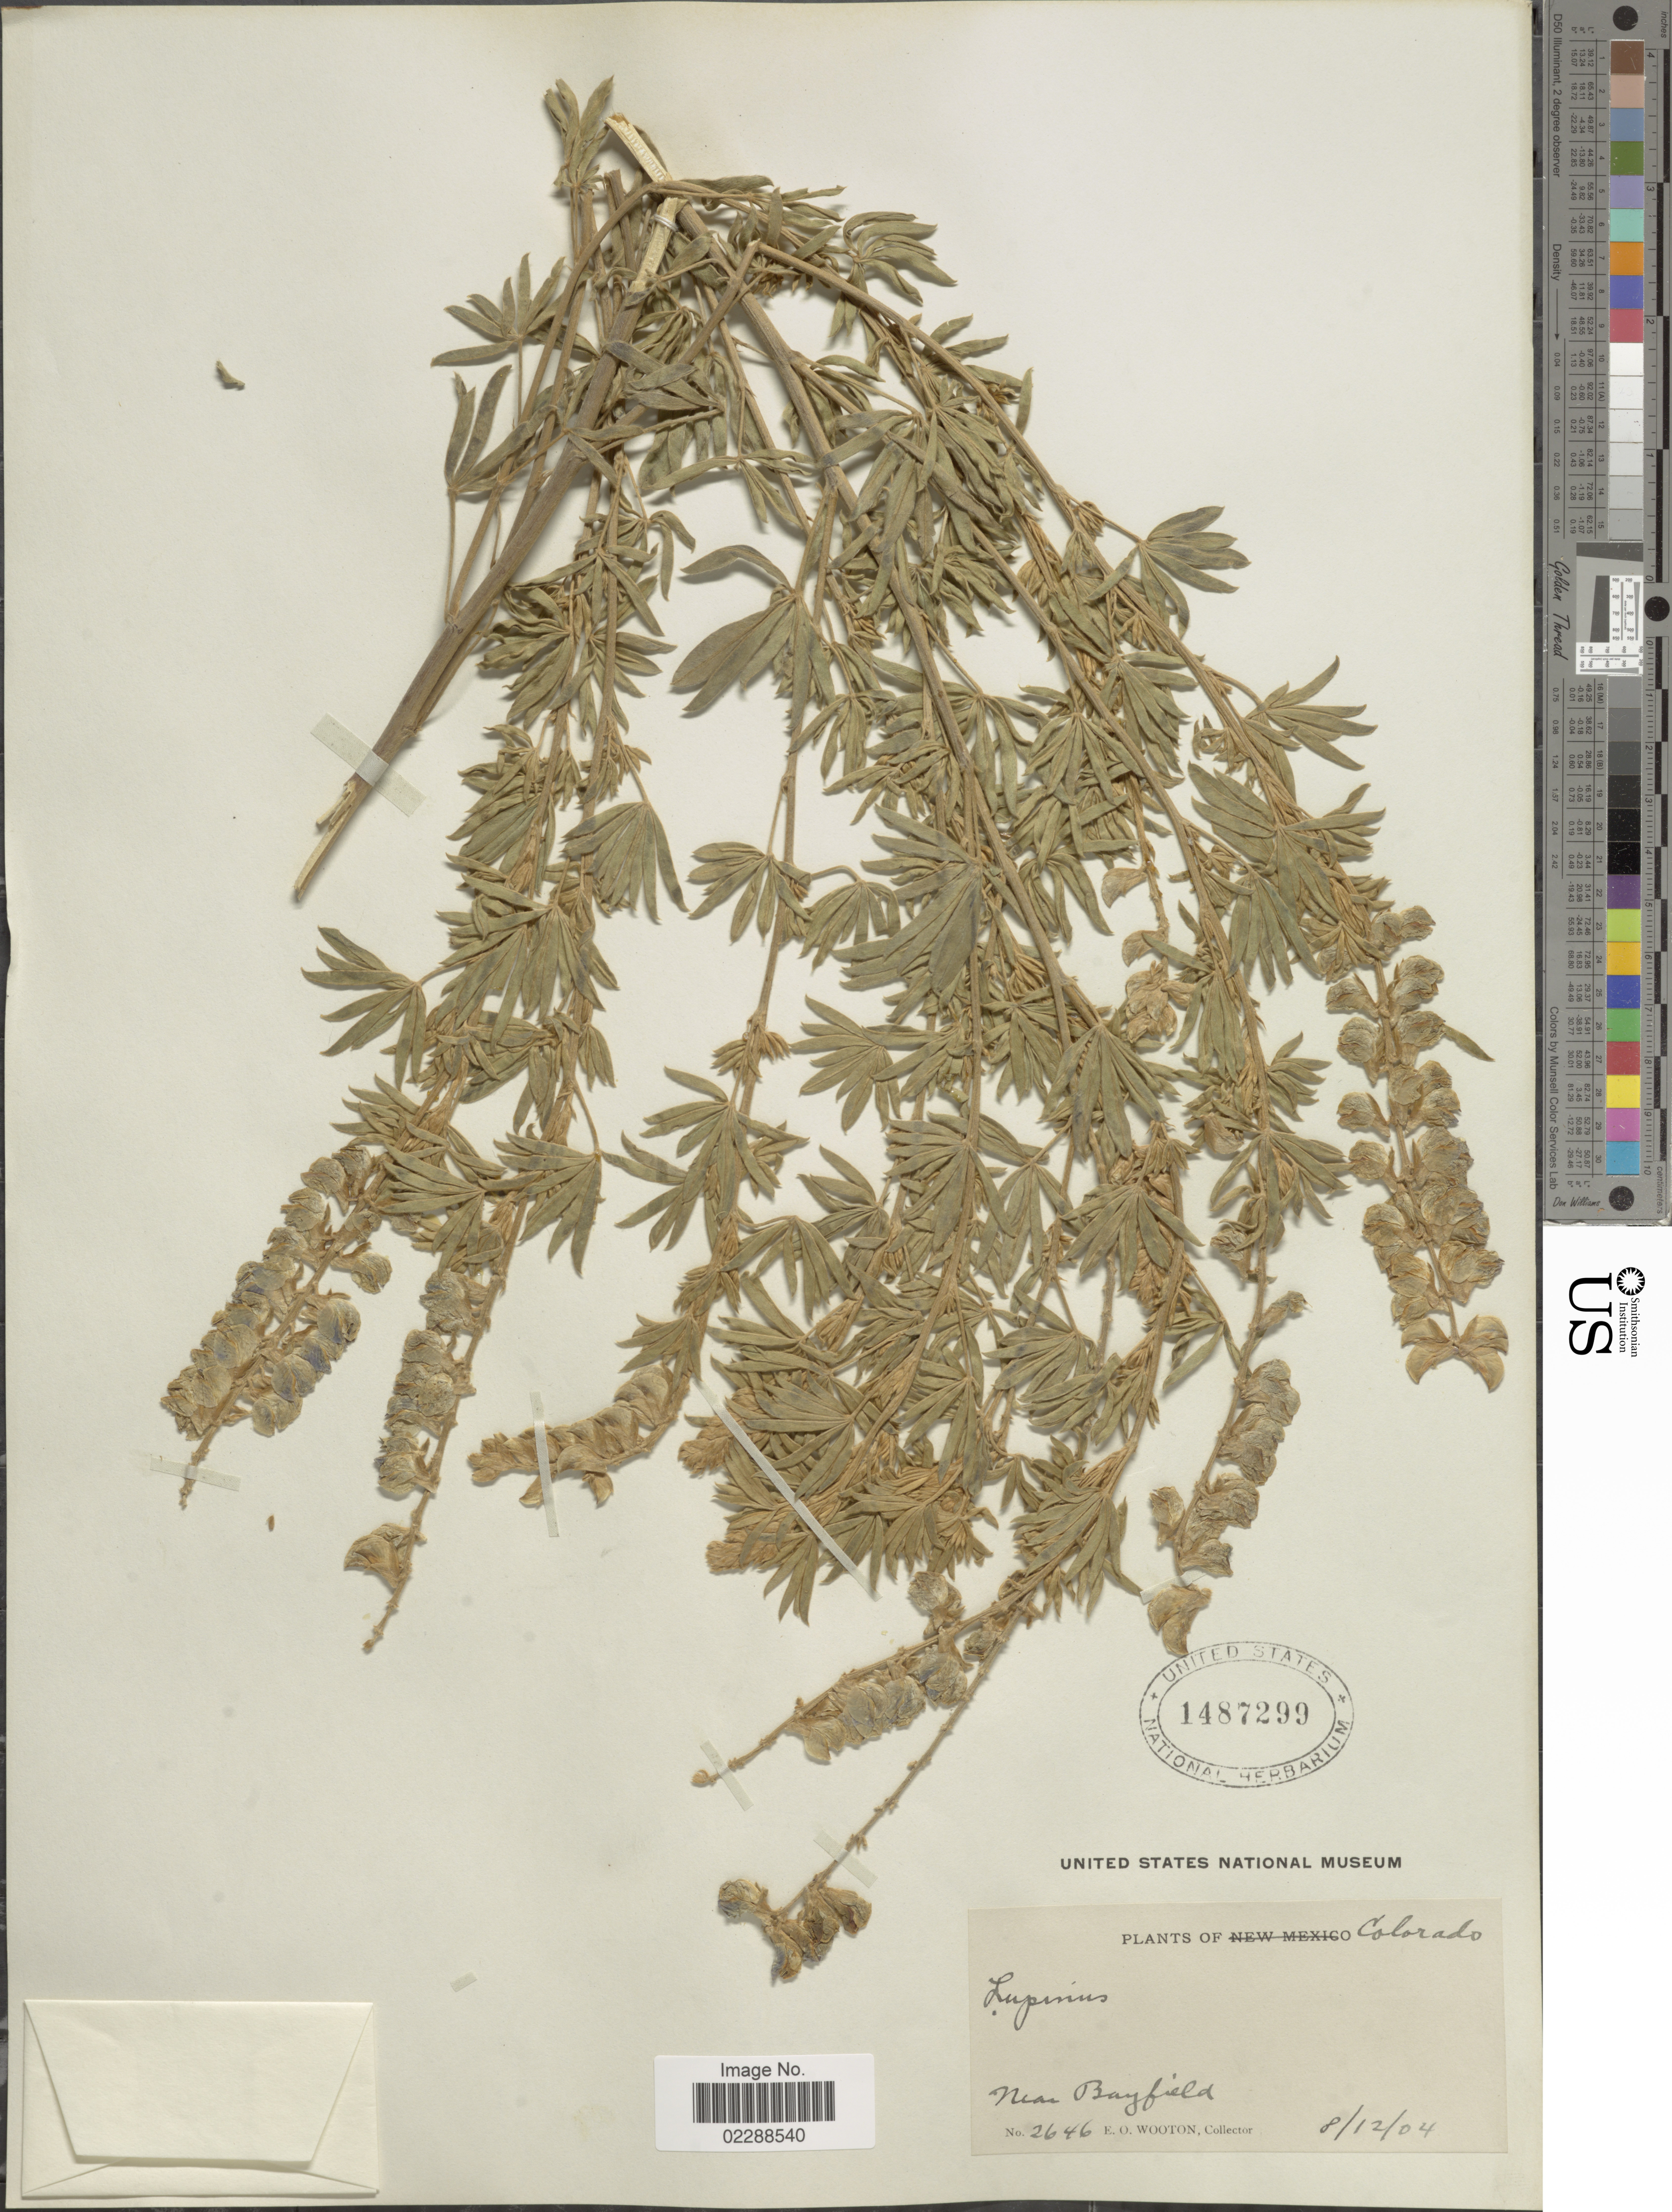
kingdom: Plantae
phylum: Tracheophyta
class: Magnoliopsida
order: Fabales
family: Fabaceae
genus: Lupinus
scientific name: Lupinus sp.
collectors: E. O. Wooton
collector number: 2646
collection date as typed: Transcribed d/m/y: 12/8/4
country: United States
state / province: Colorado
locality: Near Bayfield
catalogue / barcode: US 1487299